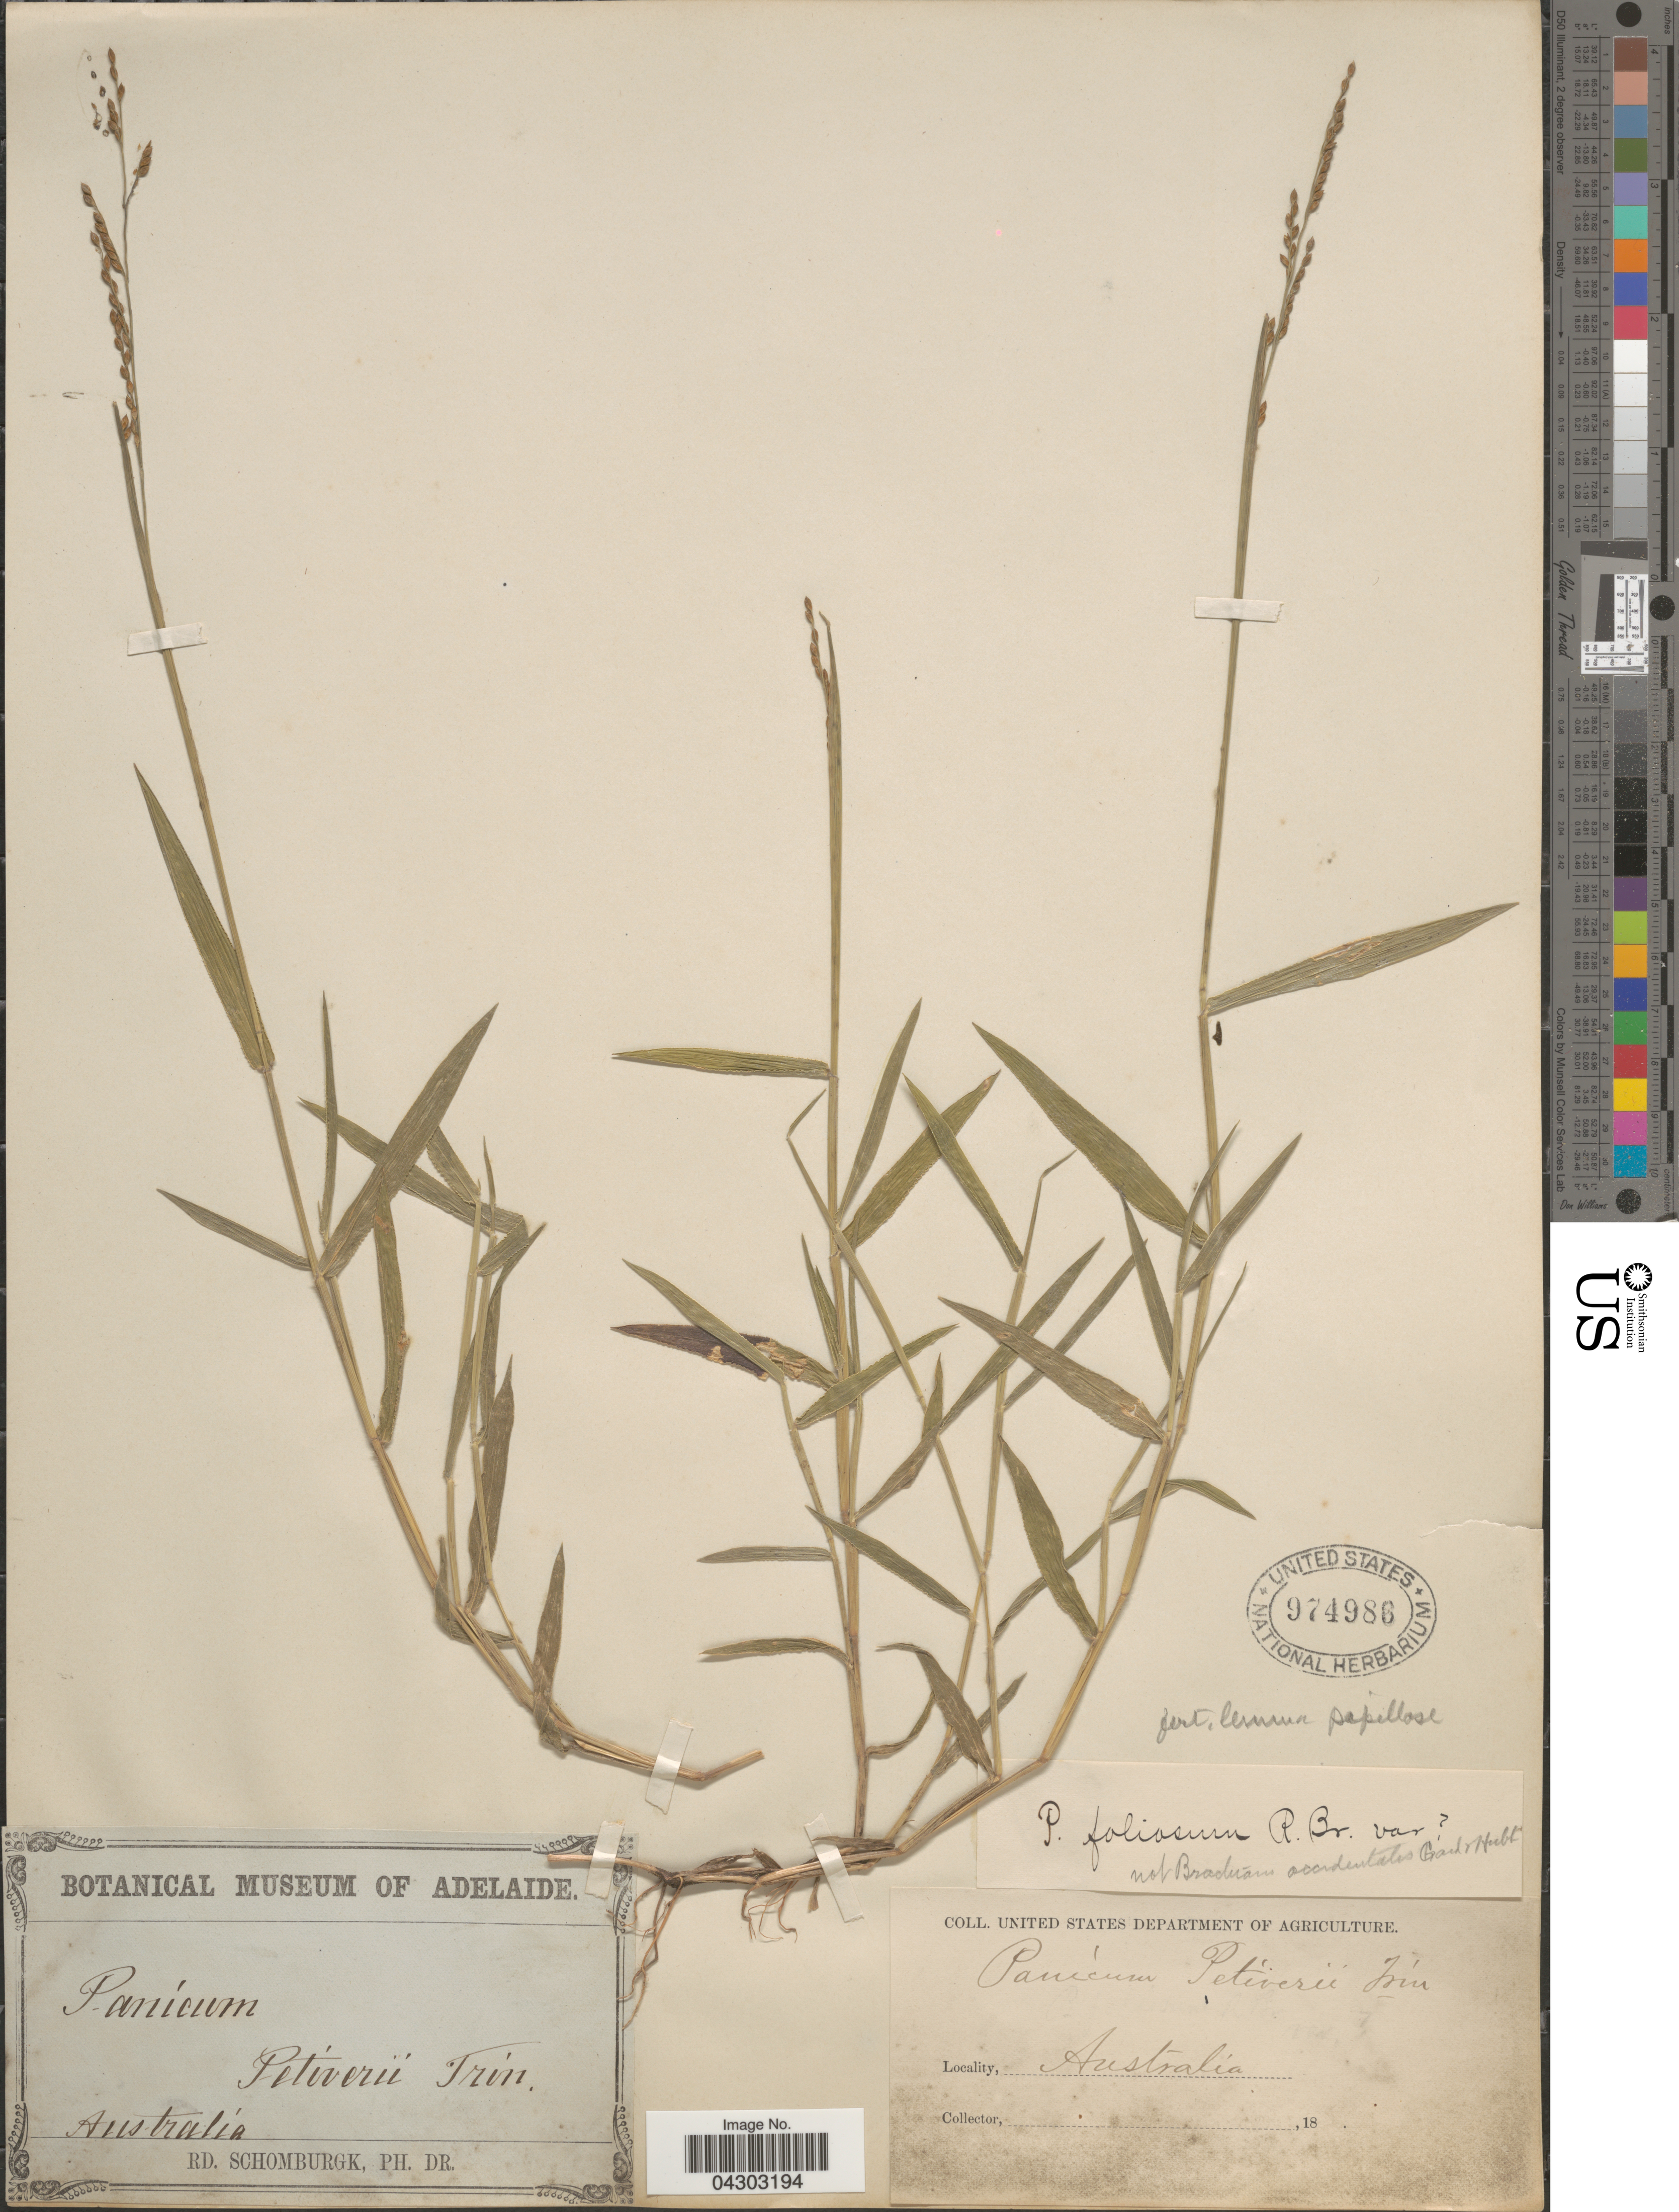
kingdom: Plantae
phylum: Tracheophyta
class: Liliopsida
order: Poales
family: Poaceae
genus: Panicum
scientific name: Panicum sp.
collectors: R. Schomburgk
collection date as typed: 18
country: Australia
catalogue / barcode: US 974986